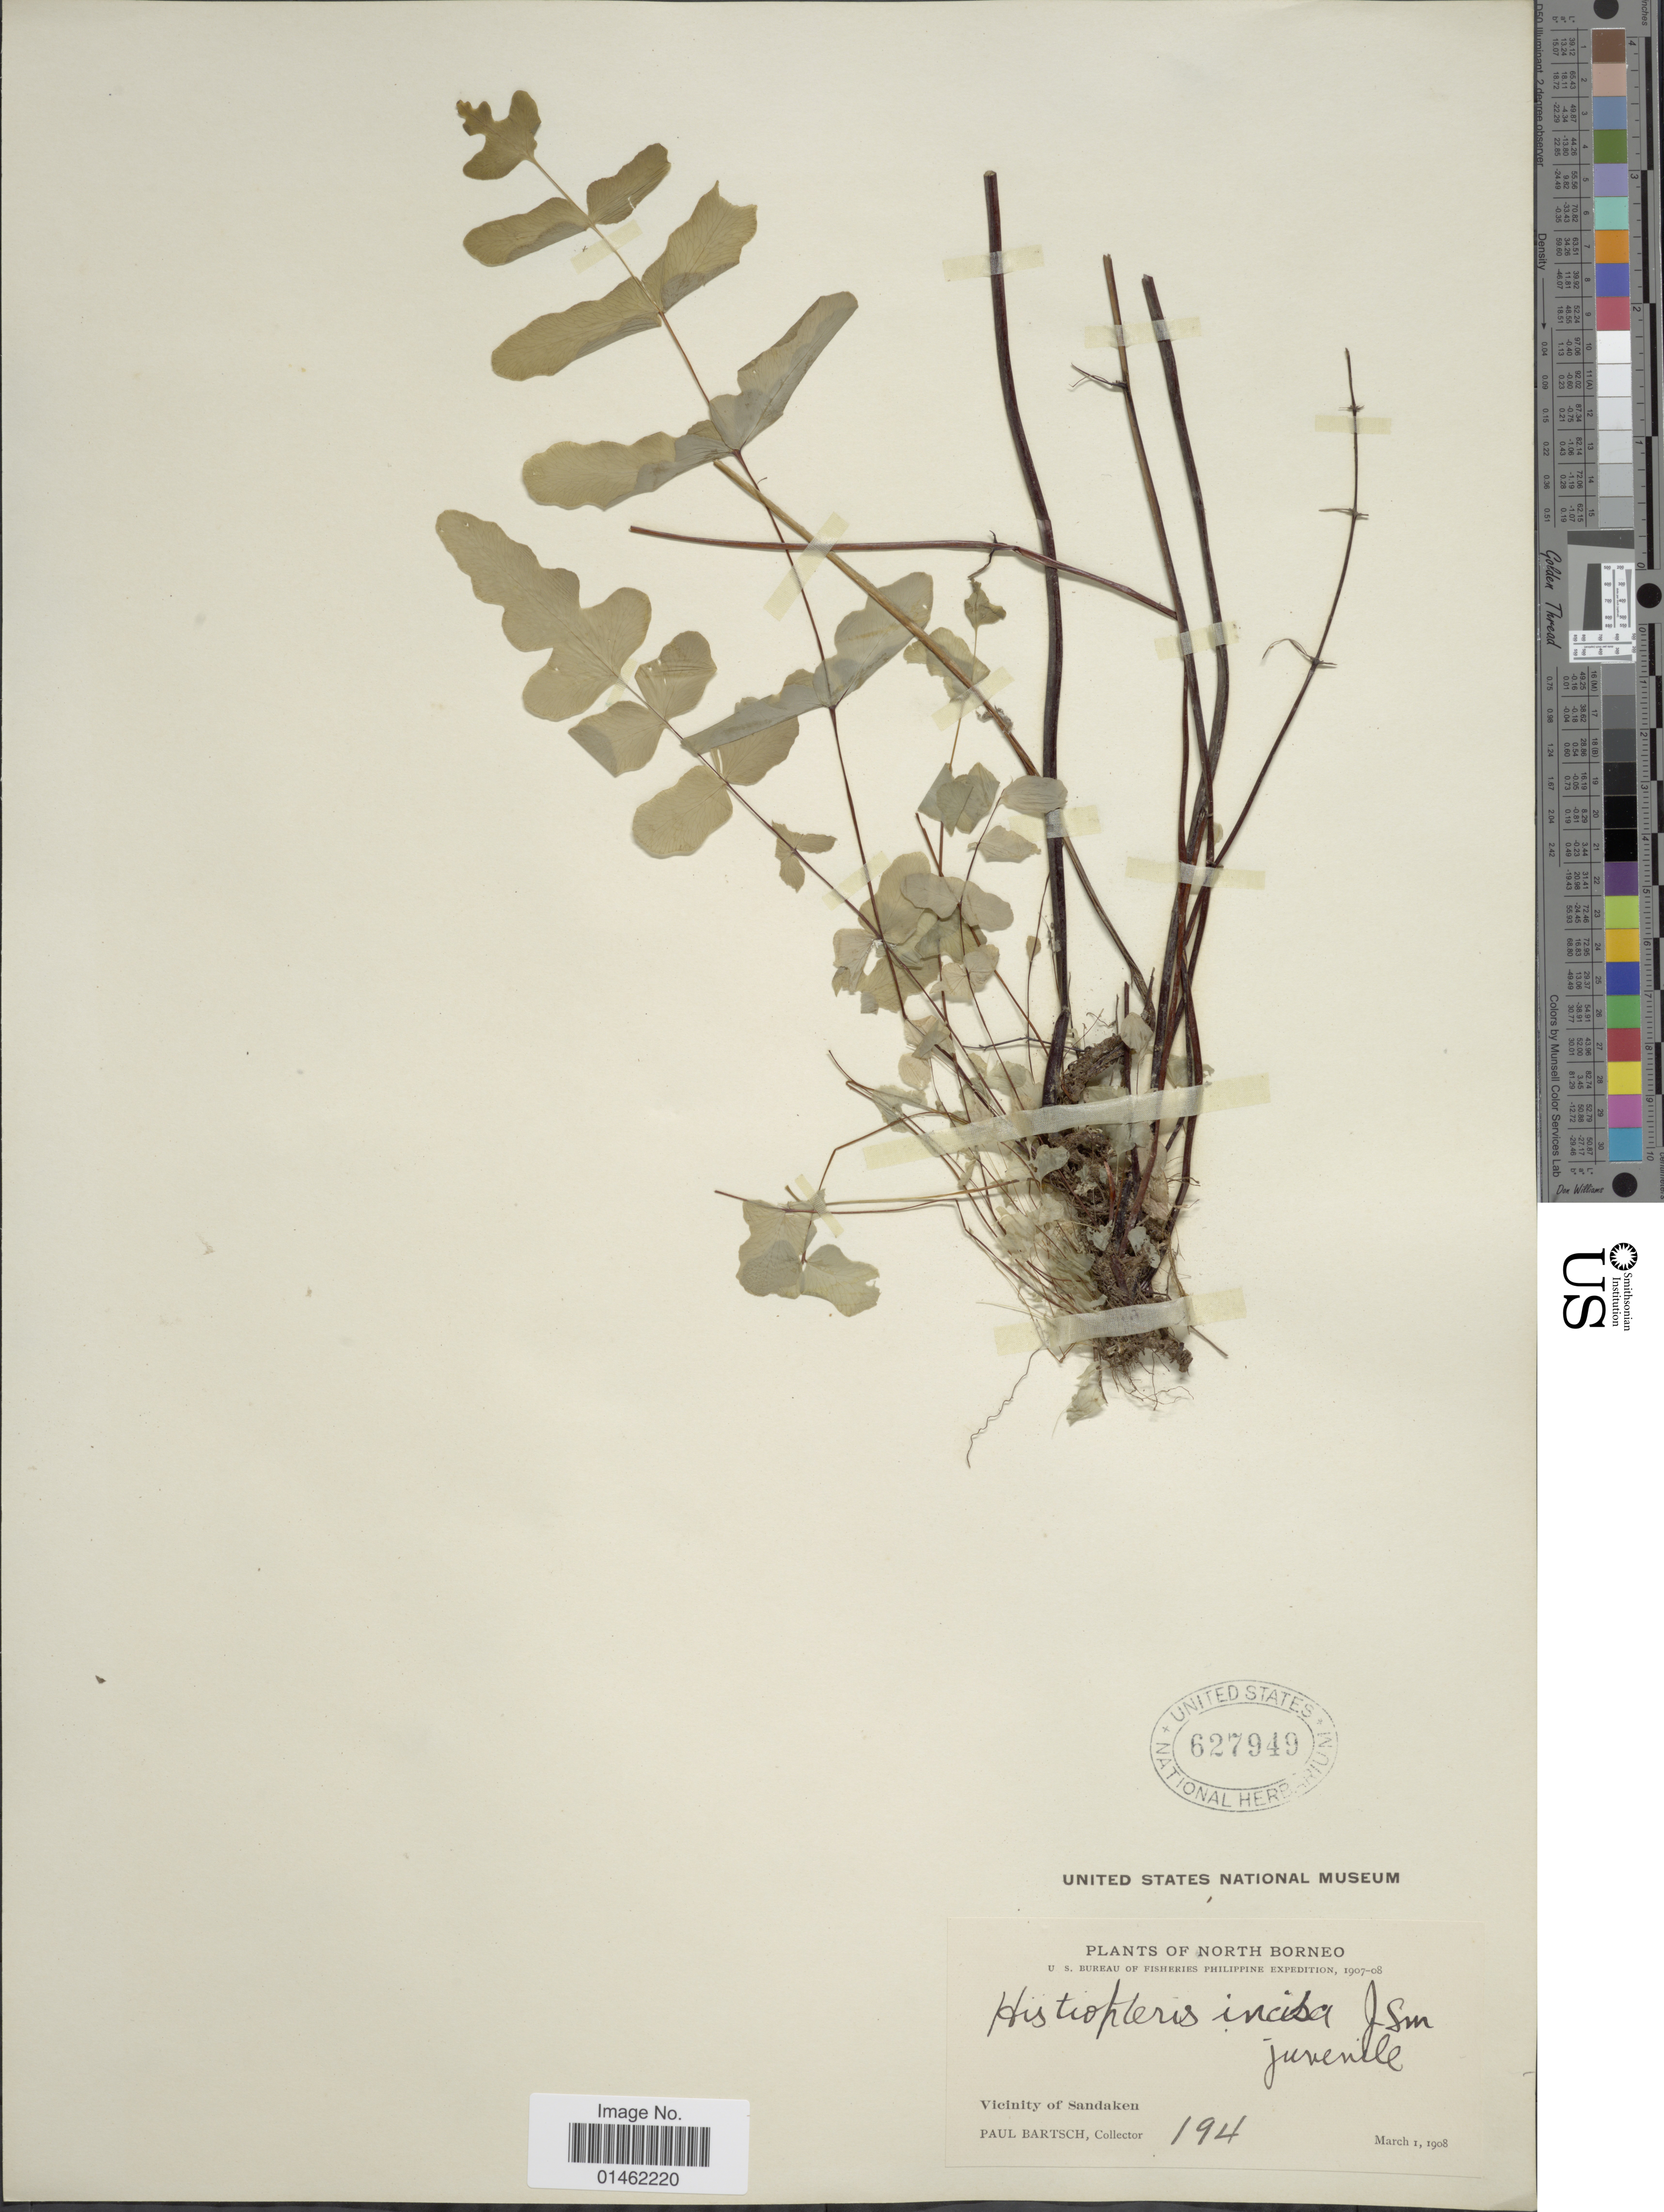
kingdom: Plantae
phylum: Tracheophyta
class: Polypodiopsida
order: Polypodiales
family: Dennstaedtiaceae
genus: Histiopteris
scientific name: Histiopteris incisa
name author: (Thunb.) J. Sm.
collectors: P. Bartsch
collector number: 194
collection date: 1908-03-01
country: Malaysia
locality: North Borneo, Vicinity of Sandaken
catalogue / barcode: US 627949